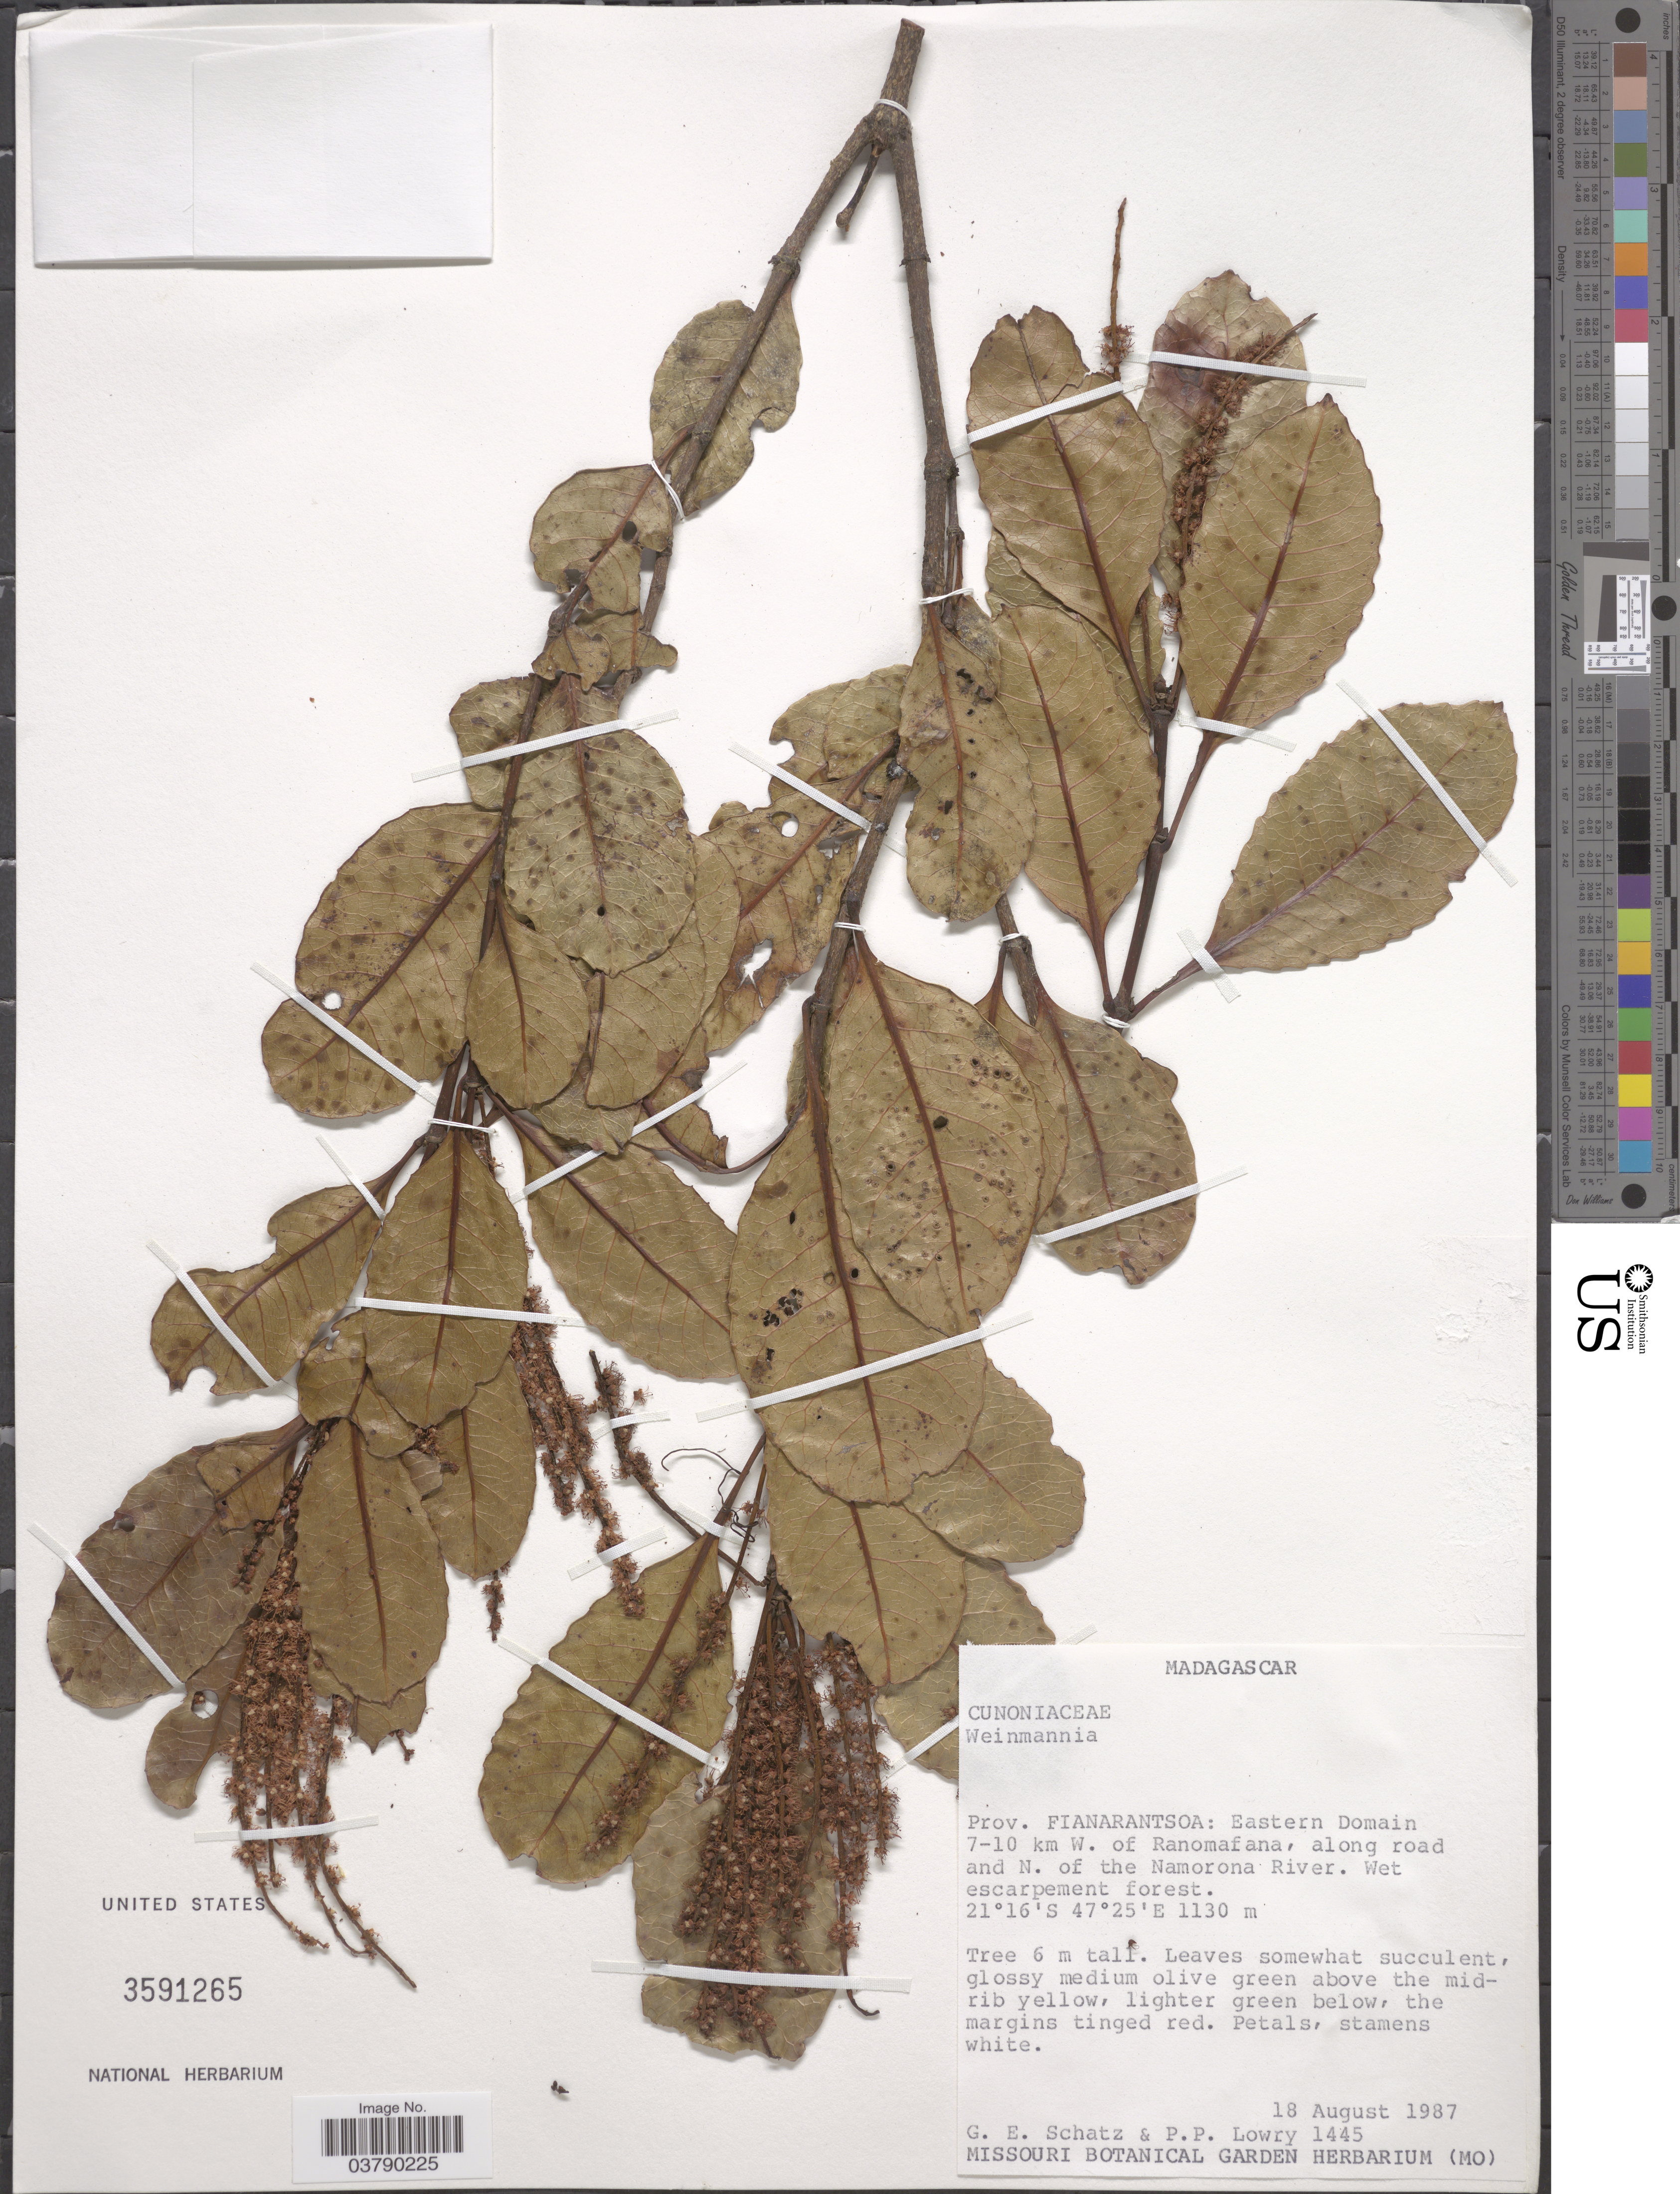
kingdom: Plantae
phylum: Tracheophyta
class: Magnoliopsida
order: Oxalidales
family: Cunoniaceae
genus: Pterophylla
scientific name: Pterophylla bojeriana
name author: (Tul.) J. Bradford & Z.S. Rogers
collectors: G. Schatz & P. Lowry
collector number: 1445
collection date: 1987-08-18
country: Madagascar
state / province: Vatovavy Fitovinany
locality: Eastern Domain 7-10 km W. of Ranomafana, along road and N. of the Namorona River.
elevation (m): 1130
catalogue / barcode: US 3591265